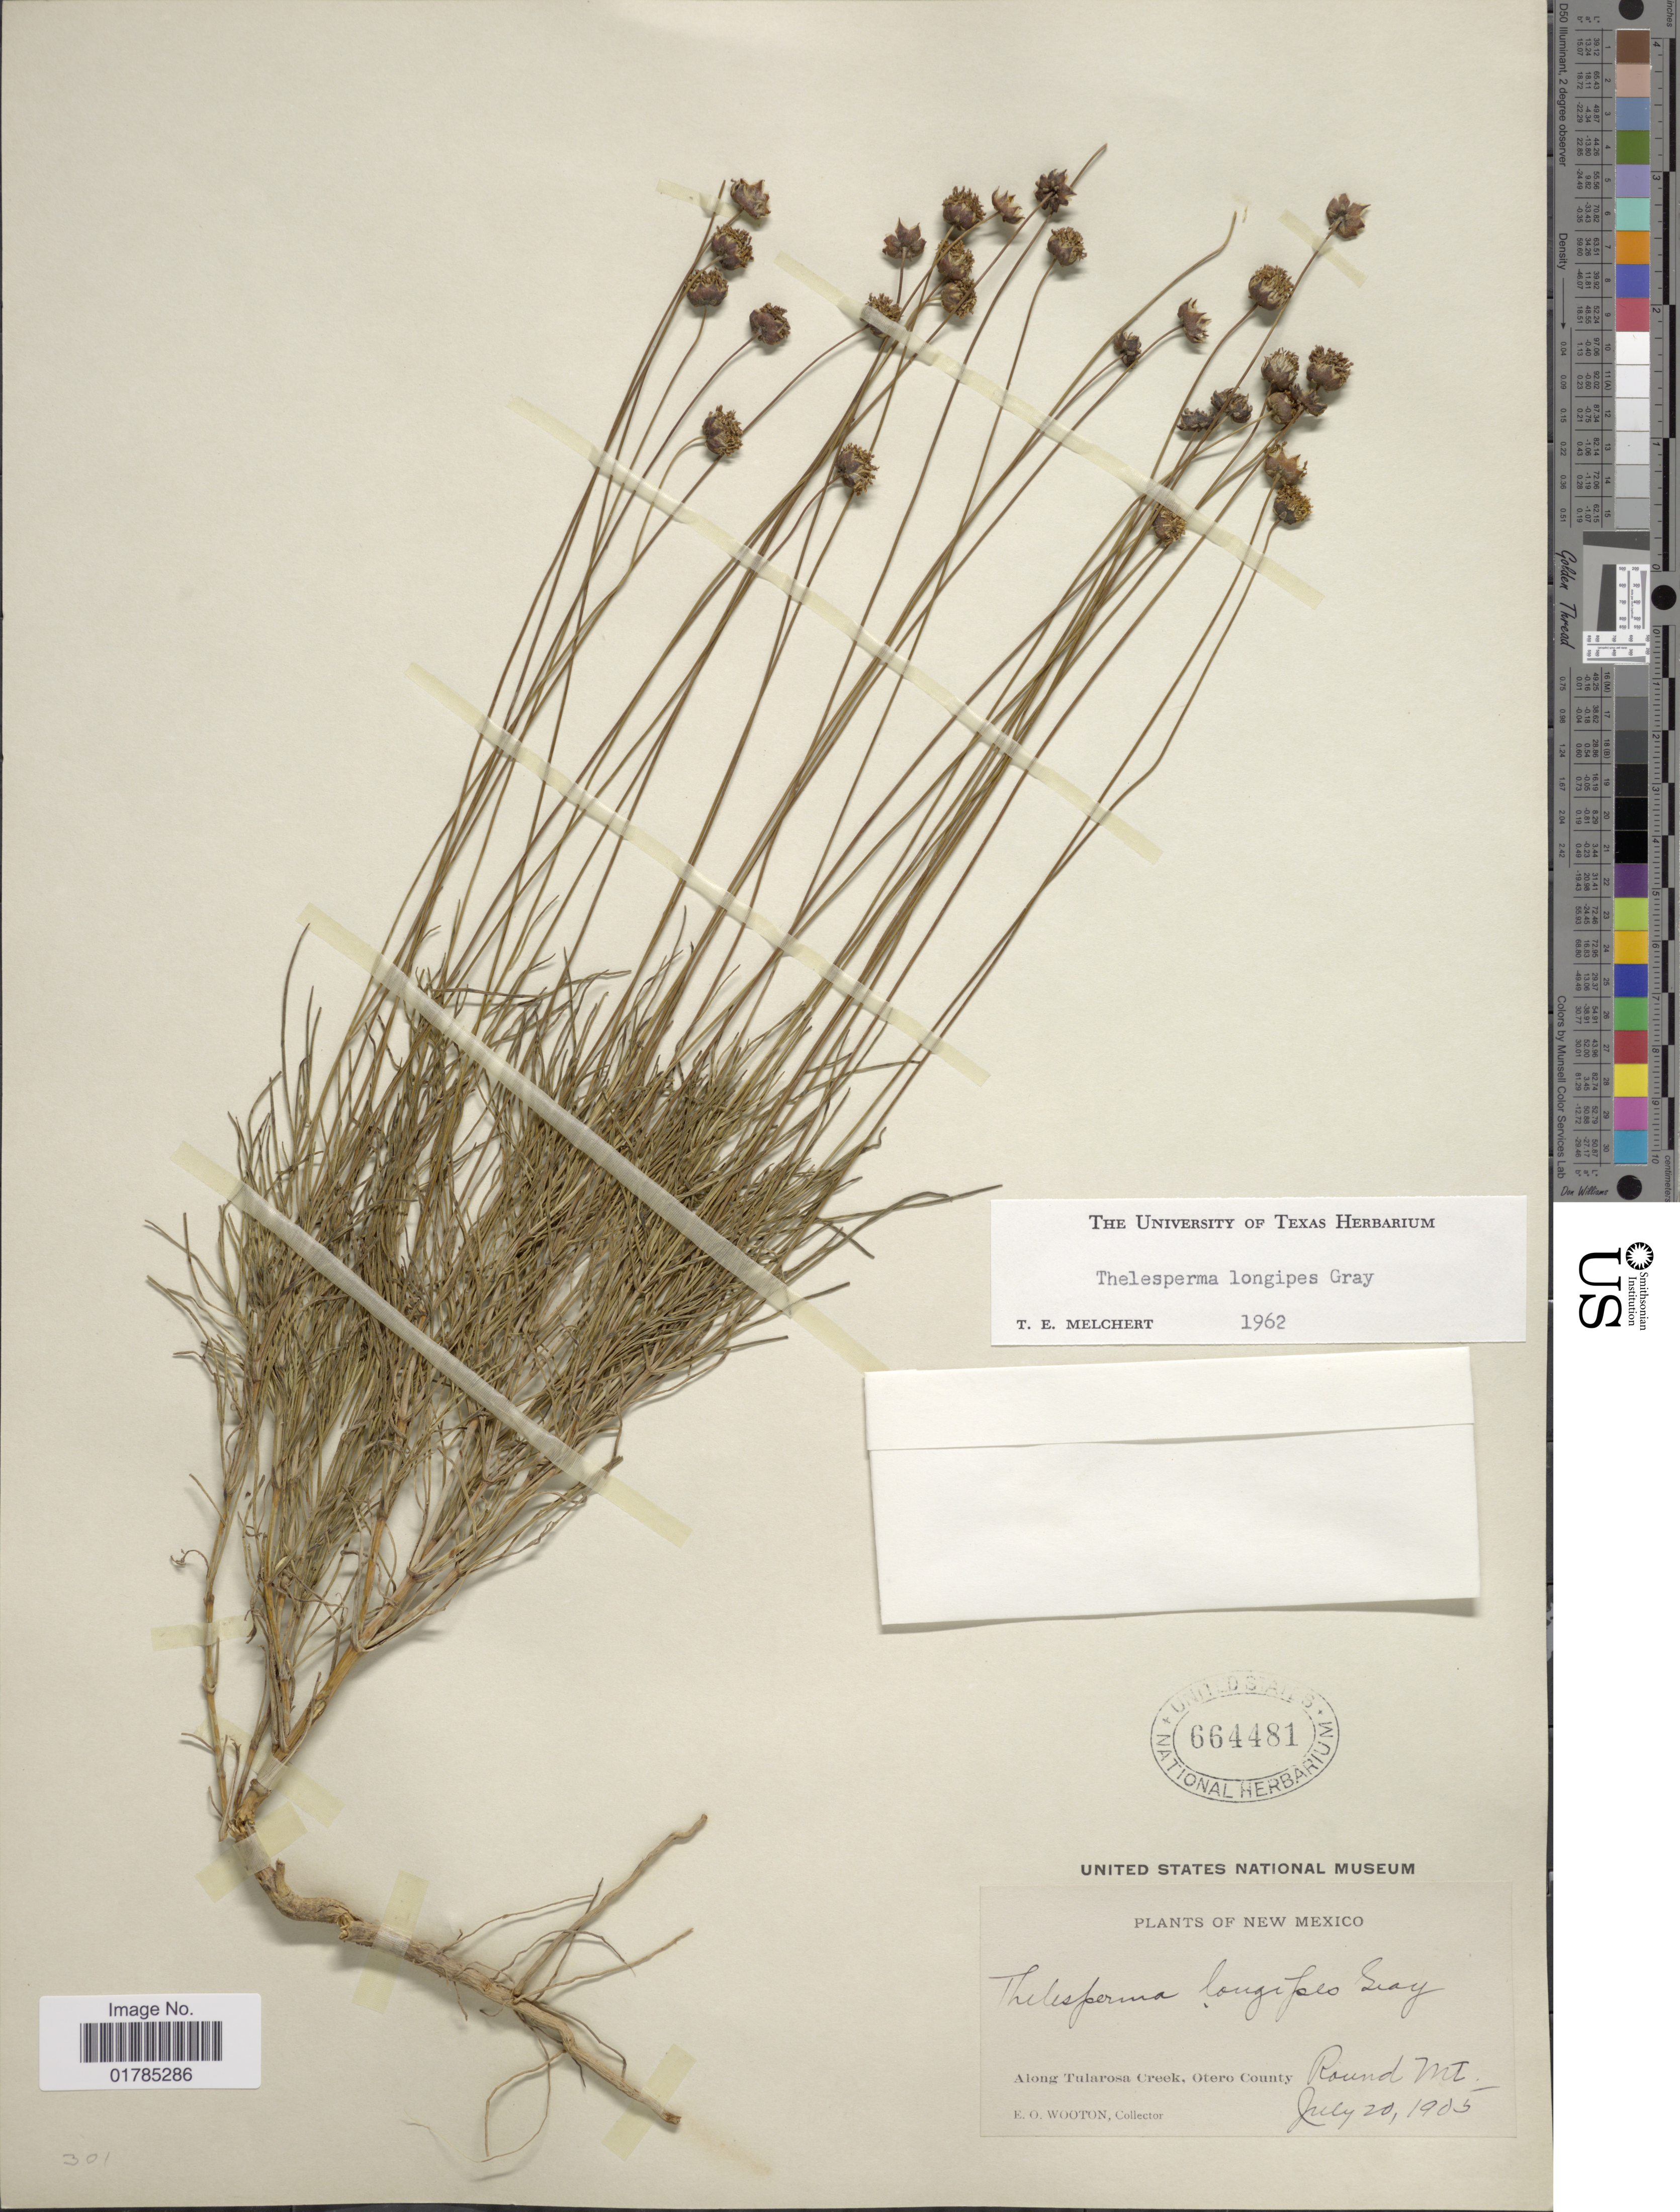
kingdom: Plantae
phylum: Tracheophyta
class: Magnoliopsida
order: Asterales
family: Asteraceae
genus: Thelesperma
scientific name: Thelesperma longipes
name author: A. Gray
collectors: E. O. Wooton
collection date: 1905-07-20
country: United States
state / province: New Mexico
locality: Along Tularosa Creek, Otero County Round Mt.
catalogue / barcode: US 664481